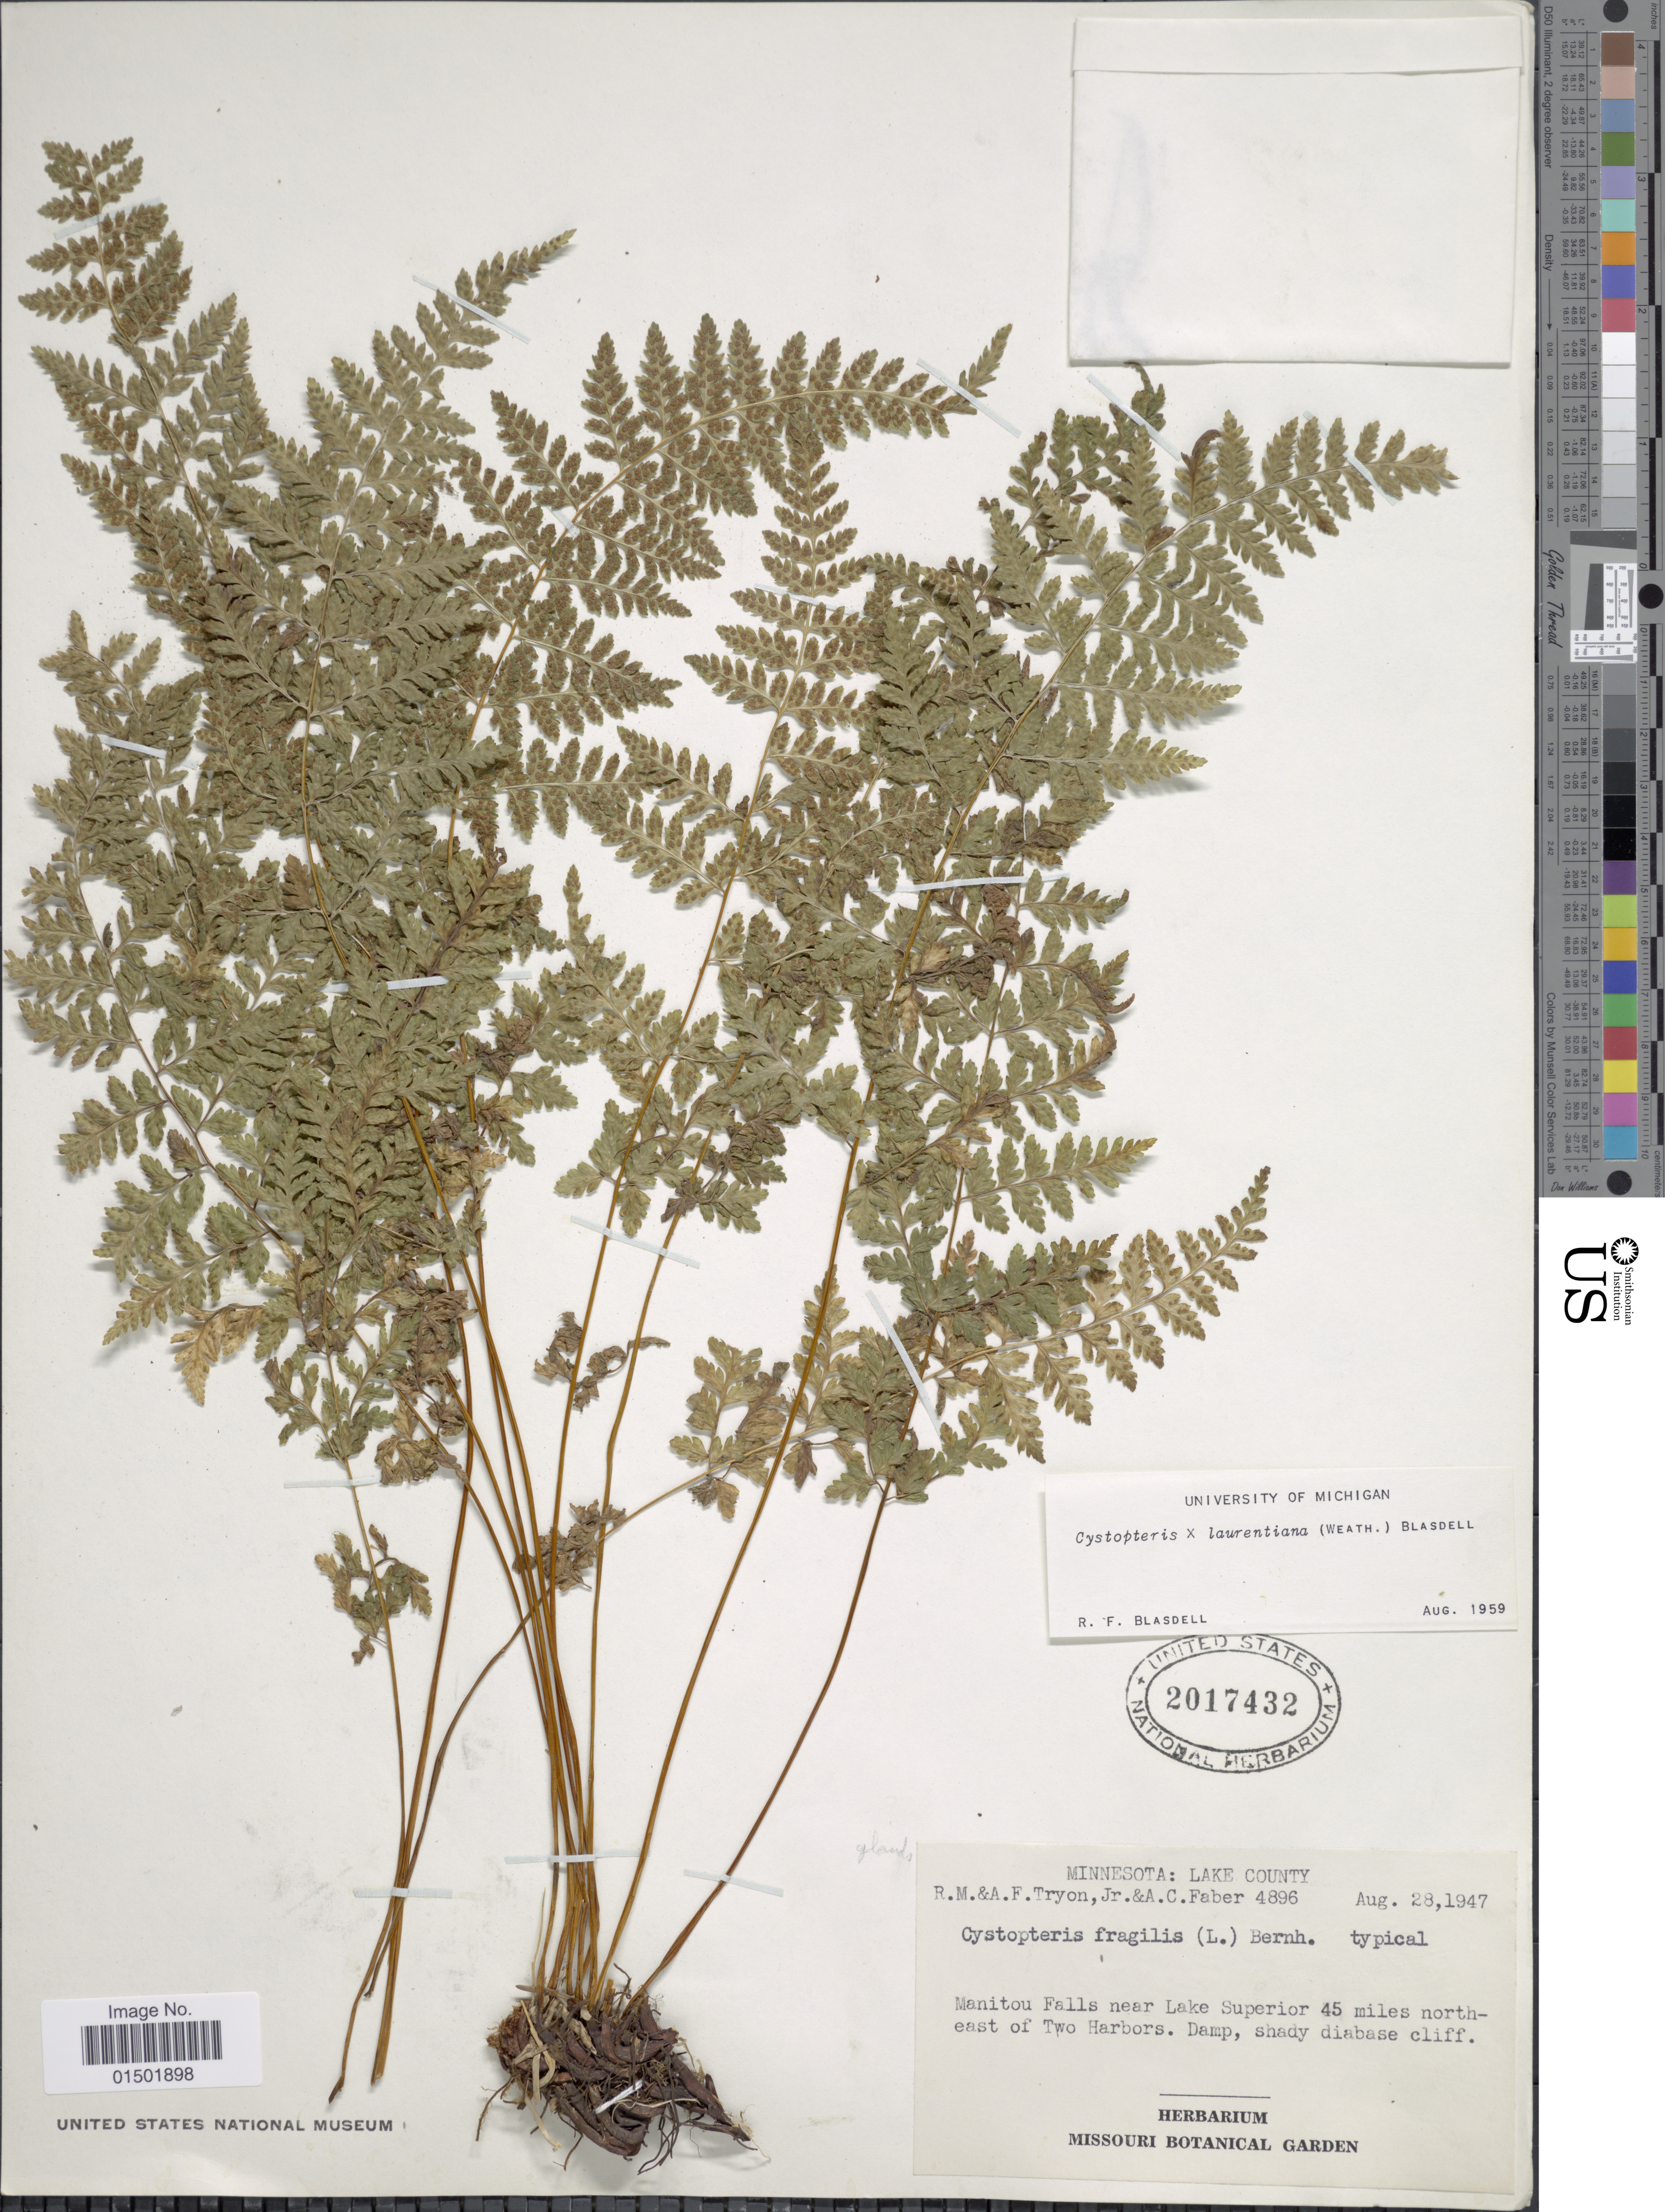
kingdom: Plantae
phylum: Tracheophyta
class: Polypodiopsida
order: Polypodiales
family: Cystopteridaceae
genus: Cystopteris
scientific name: Cystopteris laurentiana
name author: (Weath.) Blasdell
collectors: R. M. Tryon, A. F. Tryon & A. Faber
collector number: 4896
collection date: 1947-08-28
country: United States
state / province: Minnesota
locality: Lake County. Manitou Falls near Lake Superior 45 miles northeast of Two Harbors. Damp, shady diabase cliff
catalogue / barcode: US 2017432